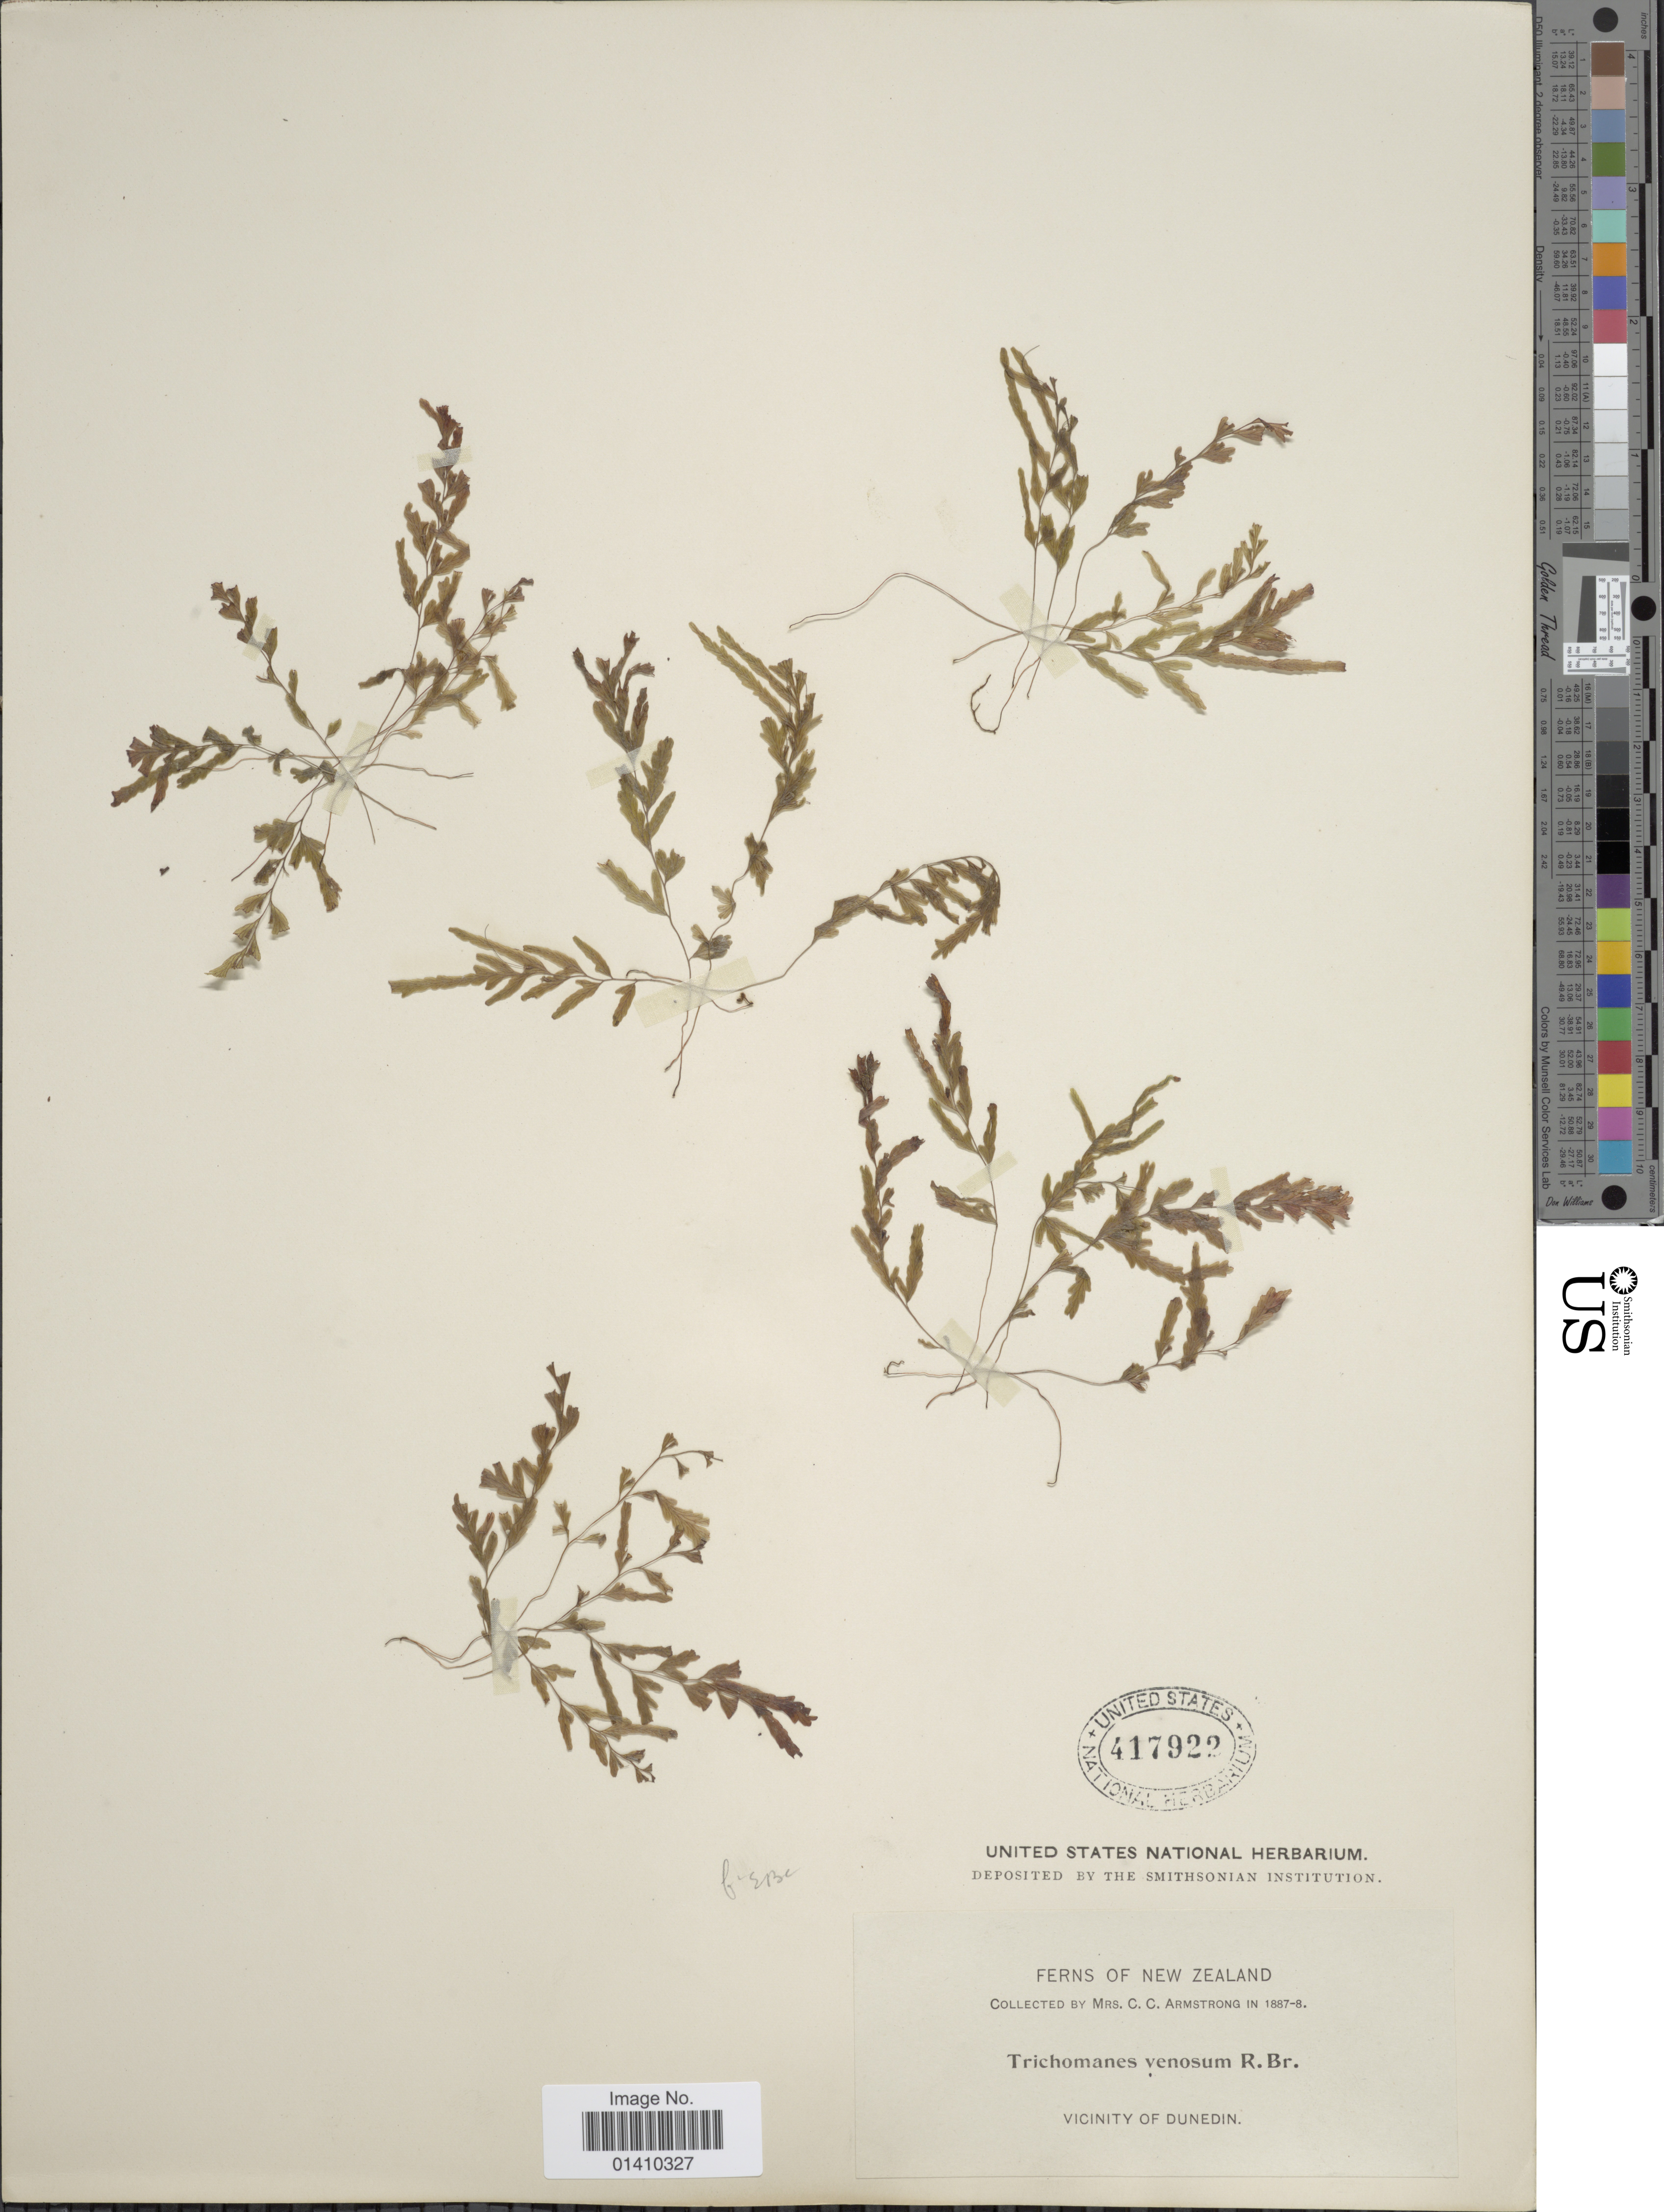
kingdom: Plantae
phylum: Tracheophyta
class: Polypodiopsida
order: Hymenophyllales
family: Hymenophyllaceae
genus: Polyphlebium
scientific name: Polyphlebium venosum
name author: (R. Br.) Copel.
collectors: C. Armstrong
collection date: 1887/1888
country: New Zealand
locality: Vicinity of Dunedin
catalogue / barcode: US 417922